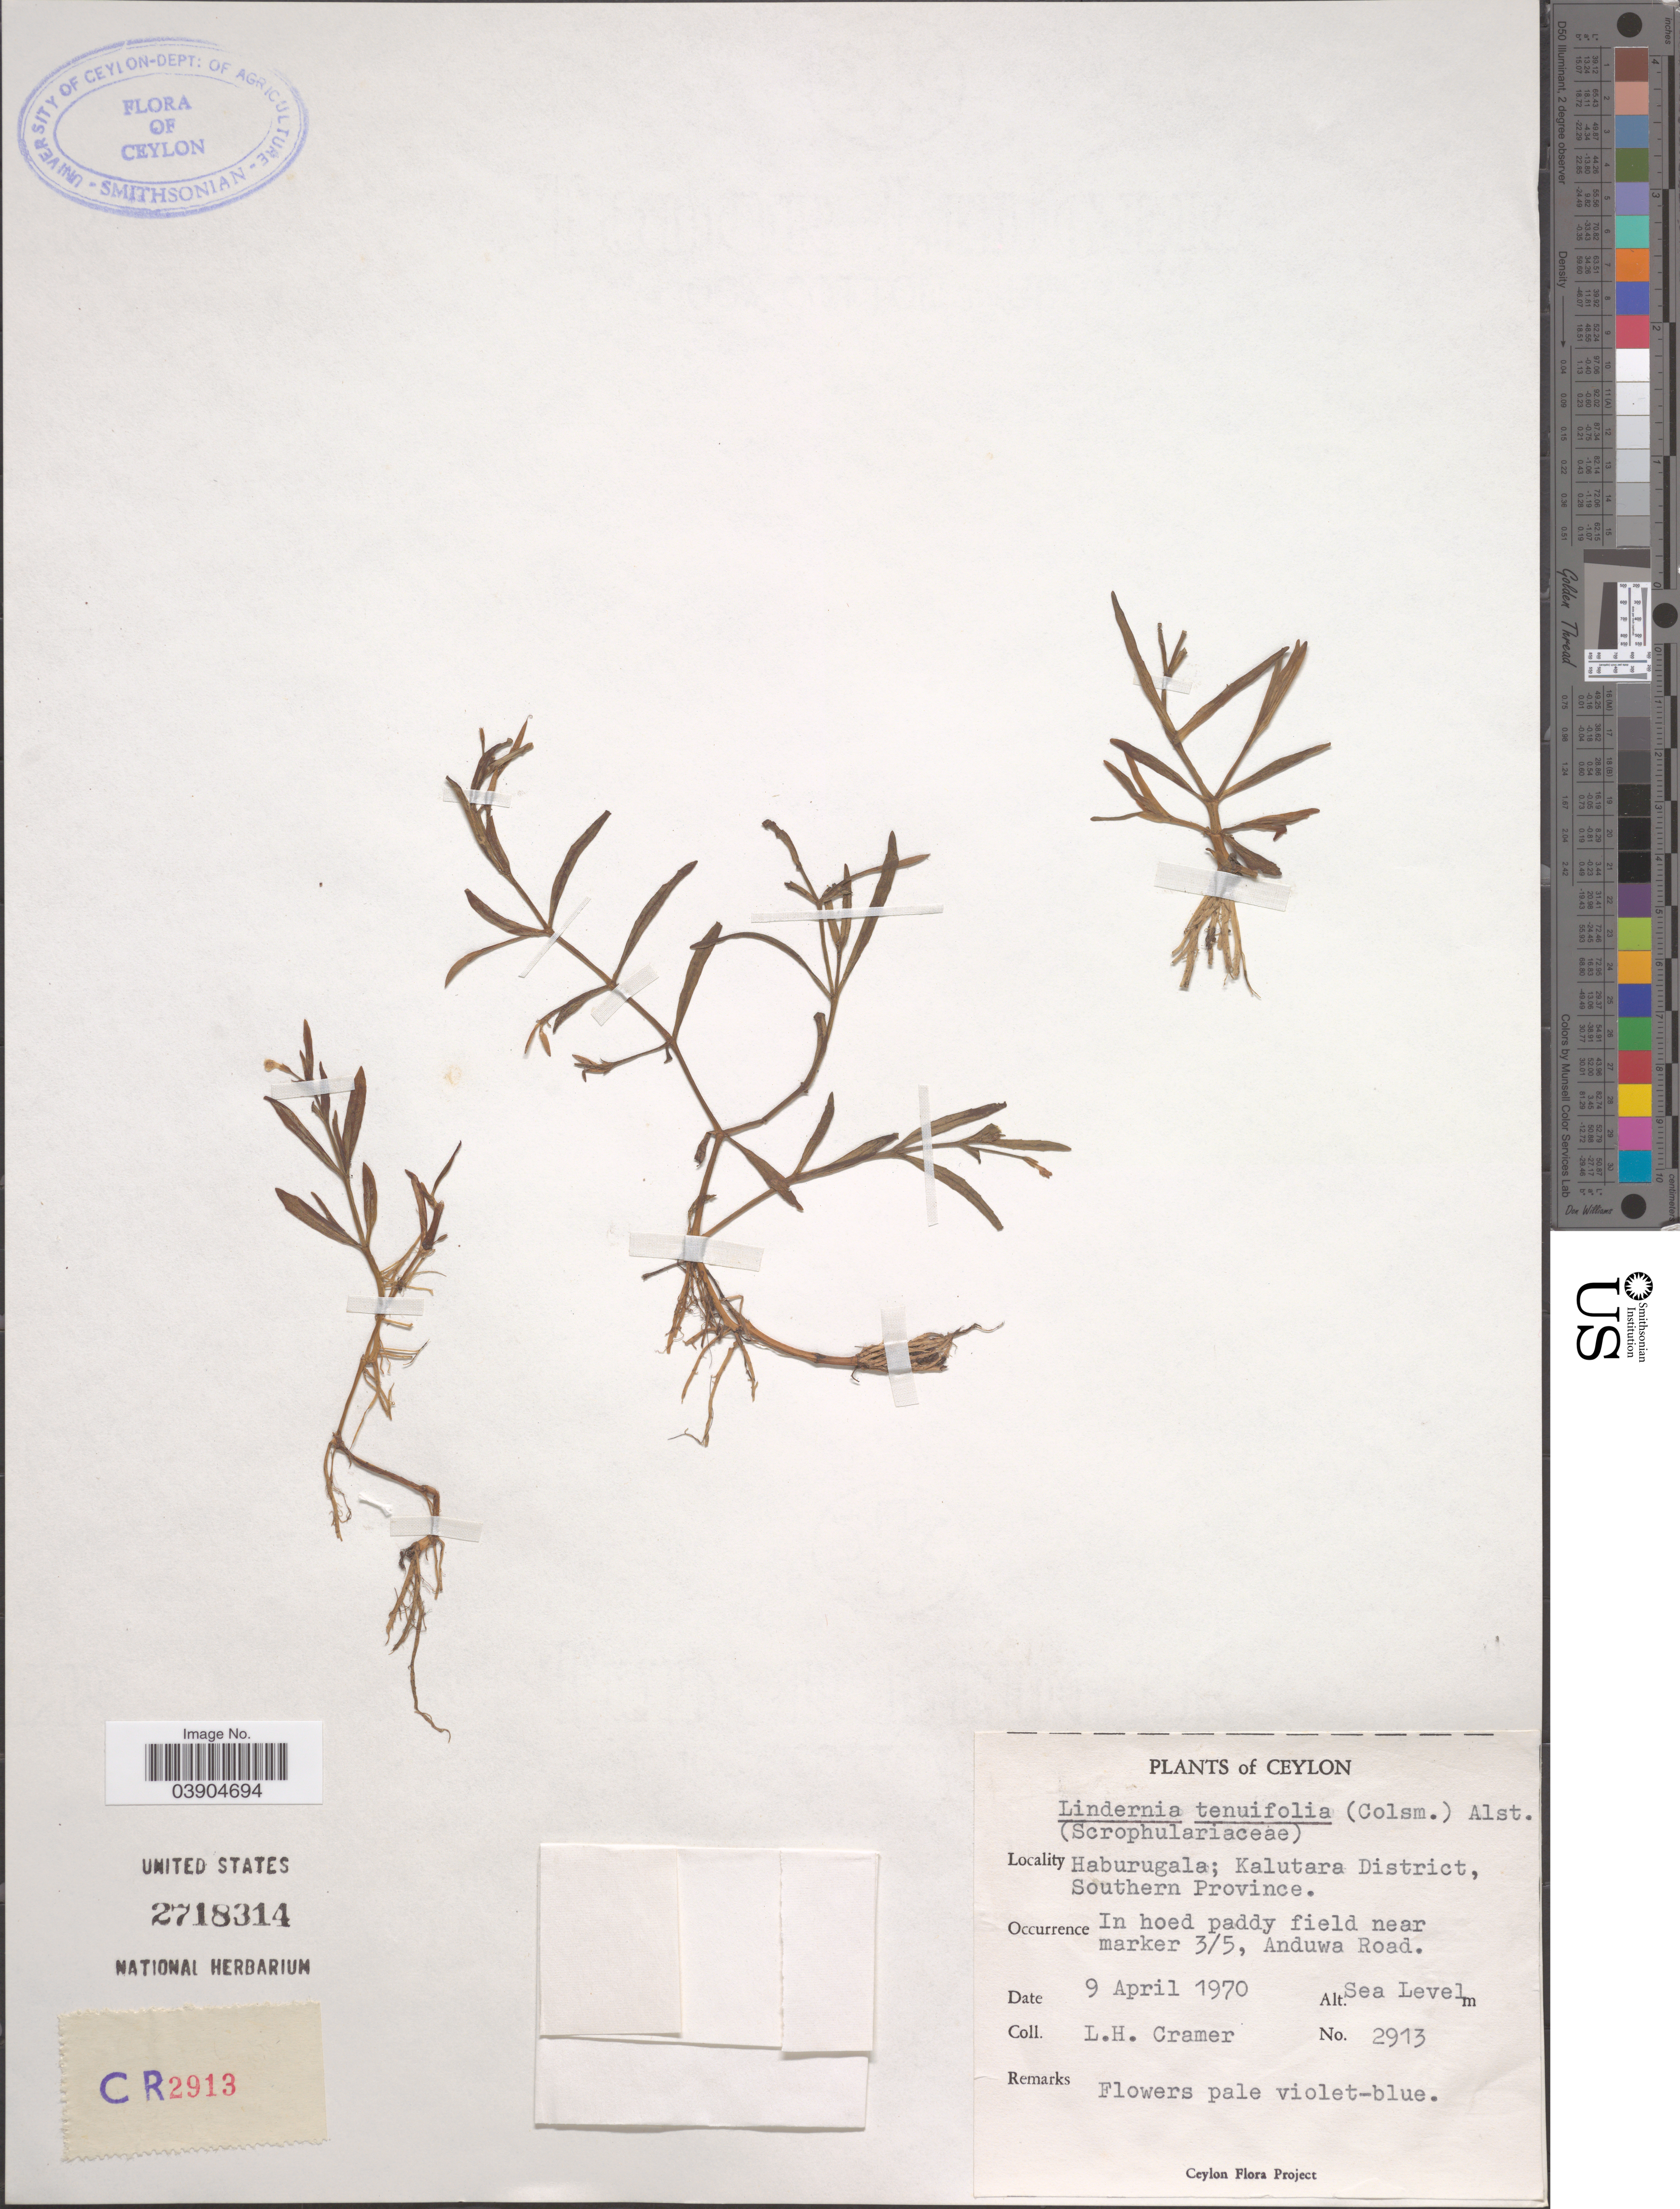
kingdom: Plantae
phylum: Tracheophyta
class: Magnoliopsida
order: Lamiales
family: Linderniaceae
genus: Lindernia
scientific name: Lindernia tenuifolia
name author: (Colsm.) Alston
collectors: L. H. Cramer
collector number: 2913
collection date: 1970-04-09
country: Sri Lanka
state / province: Southern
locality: Ceylon. Haburugala; Kalutara District. In hoed paddy field near marker 3/5, Anduwa Road.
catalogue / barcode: US 2718314